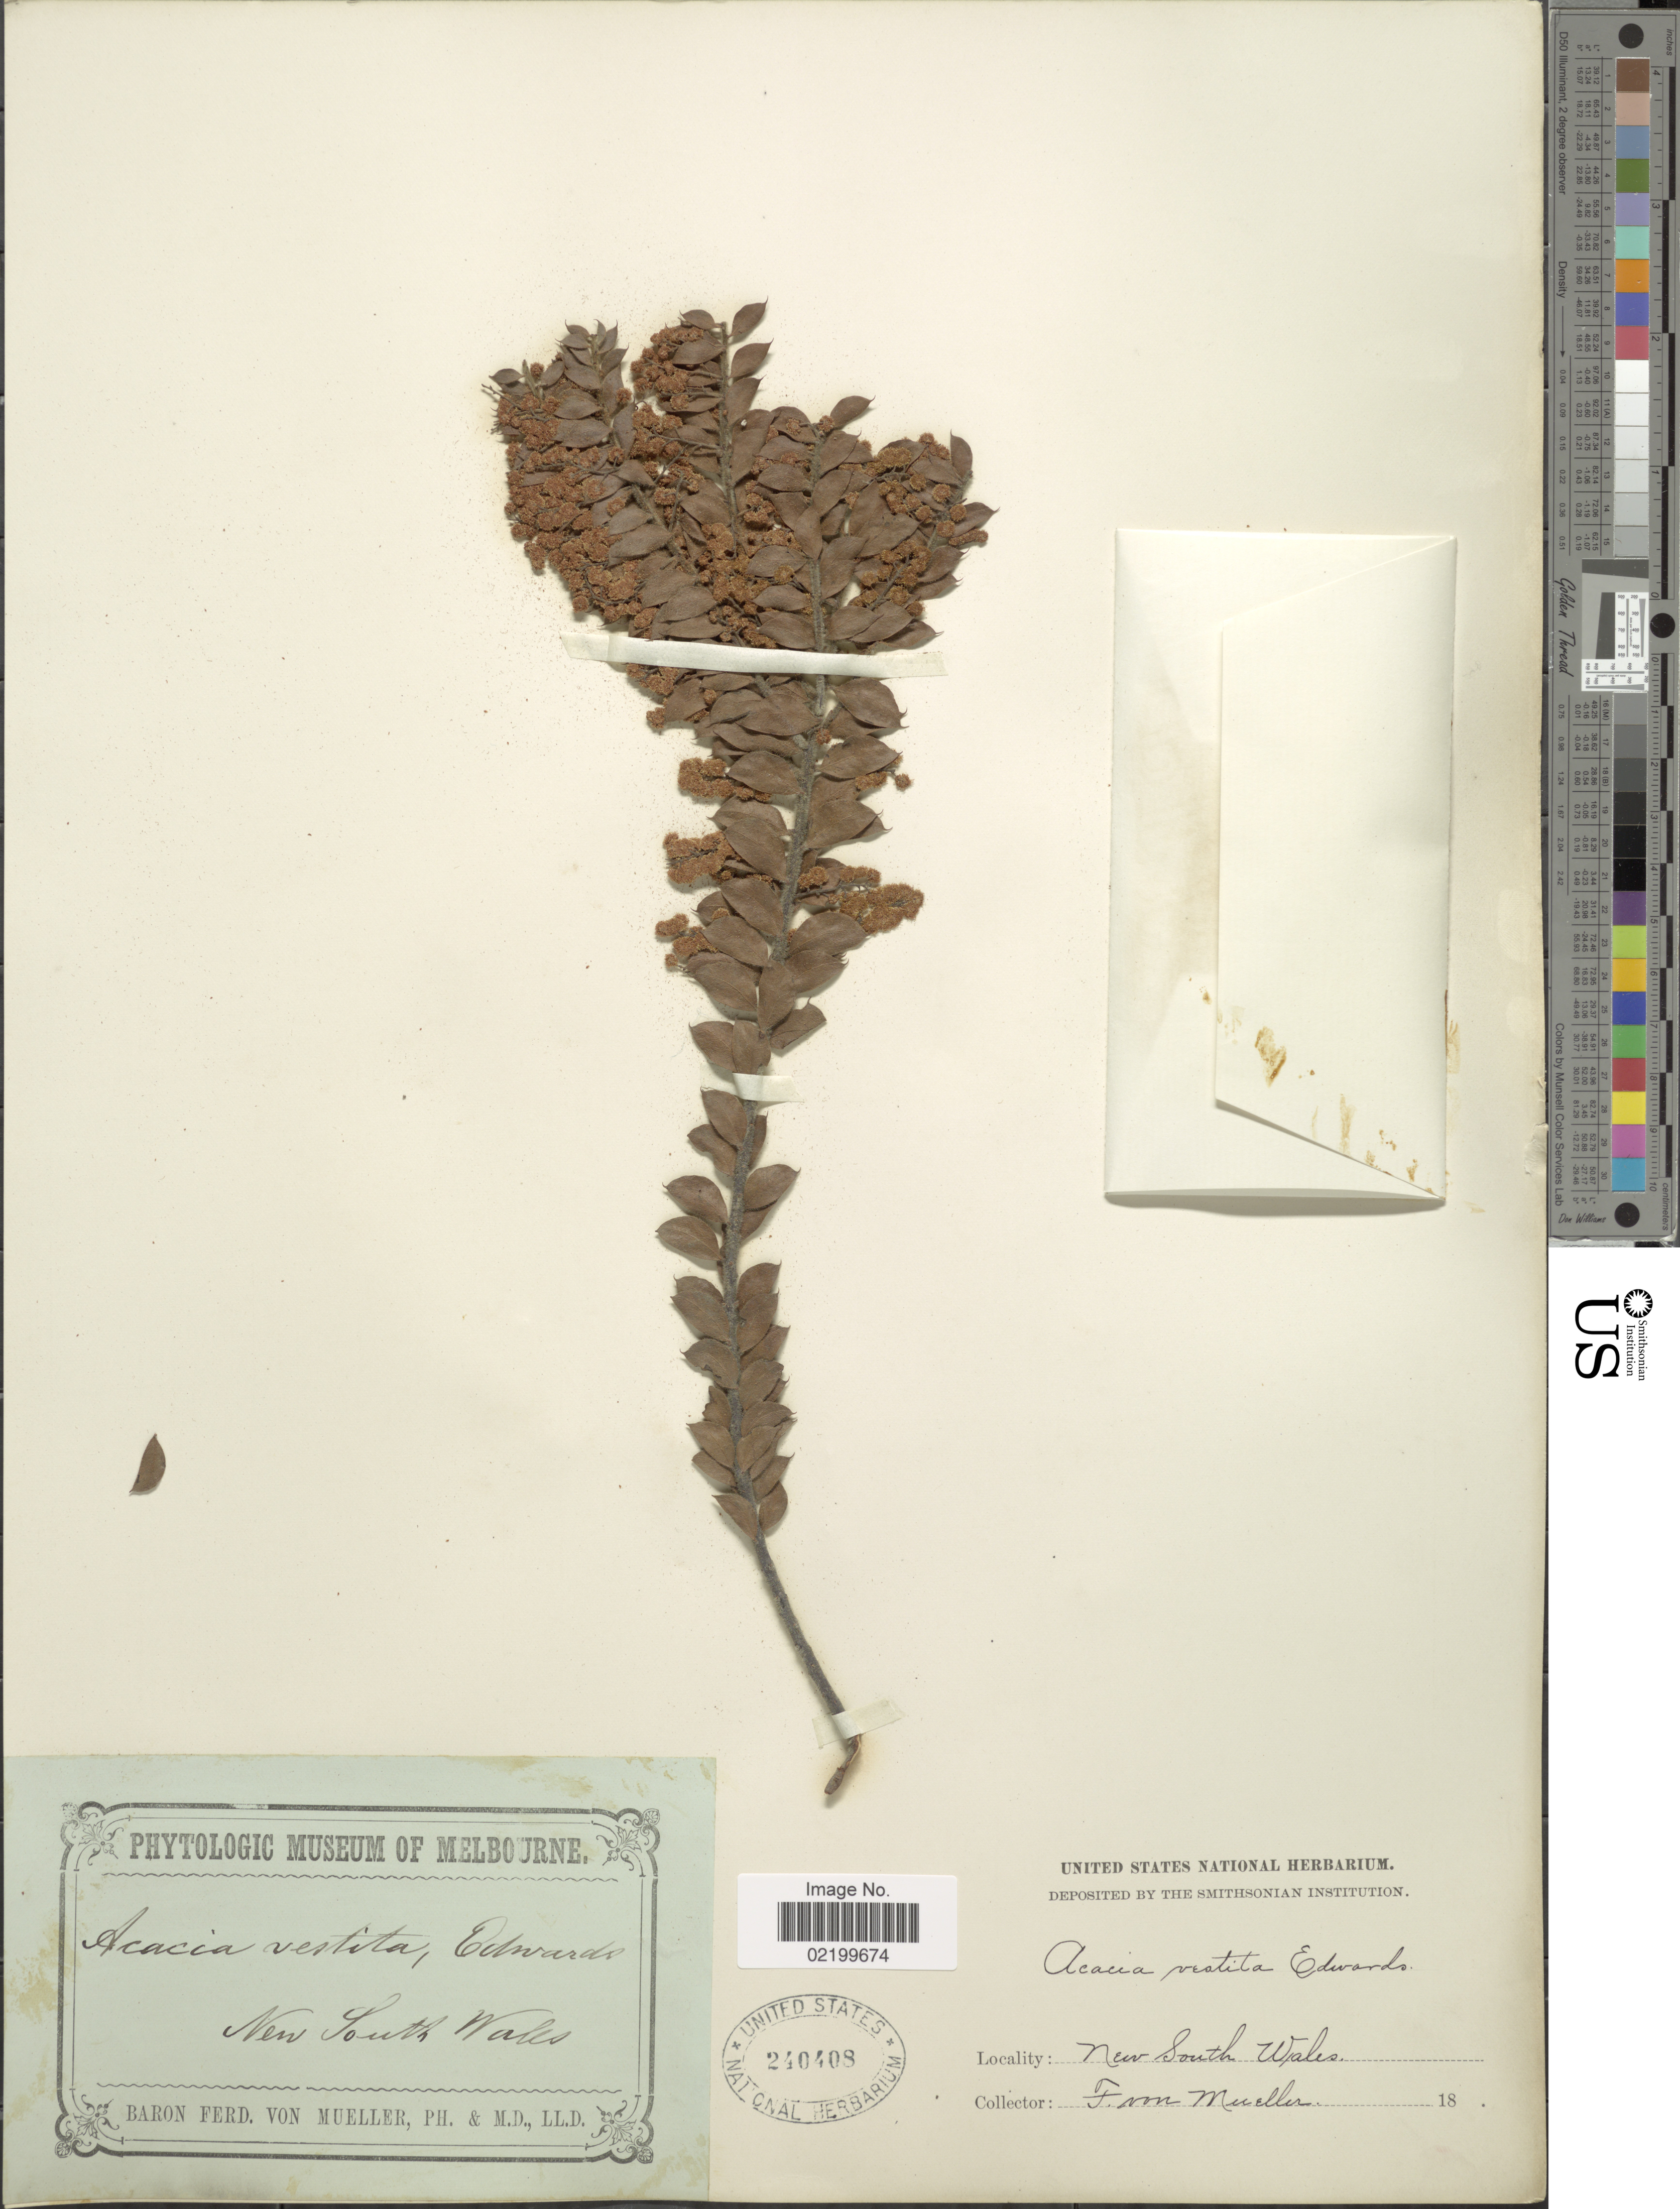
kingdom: Plantae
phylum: Tracheophyta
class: Magnoliopsida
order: Fabales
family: Fabaceae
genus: Acacia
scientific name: Acacia vestita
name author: Ker Gawl.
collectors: F. Mueller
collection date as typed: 18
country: Australia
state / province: New South Wales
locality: New South Wales.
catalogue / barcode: US 240408